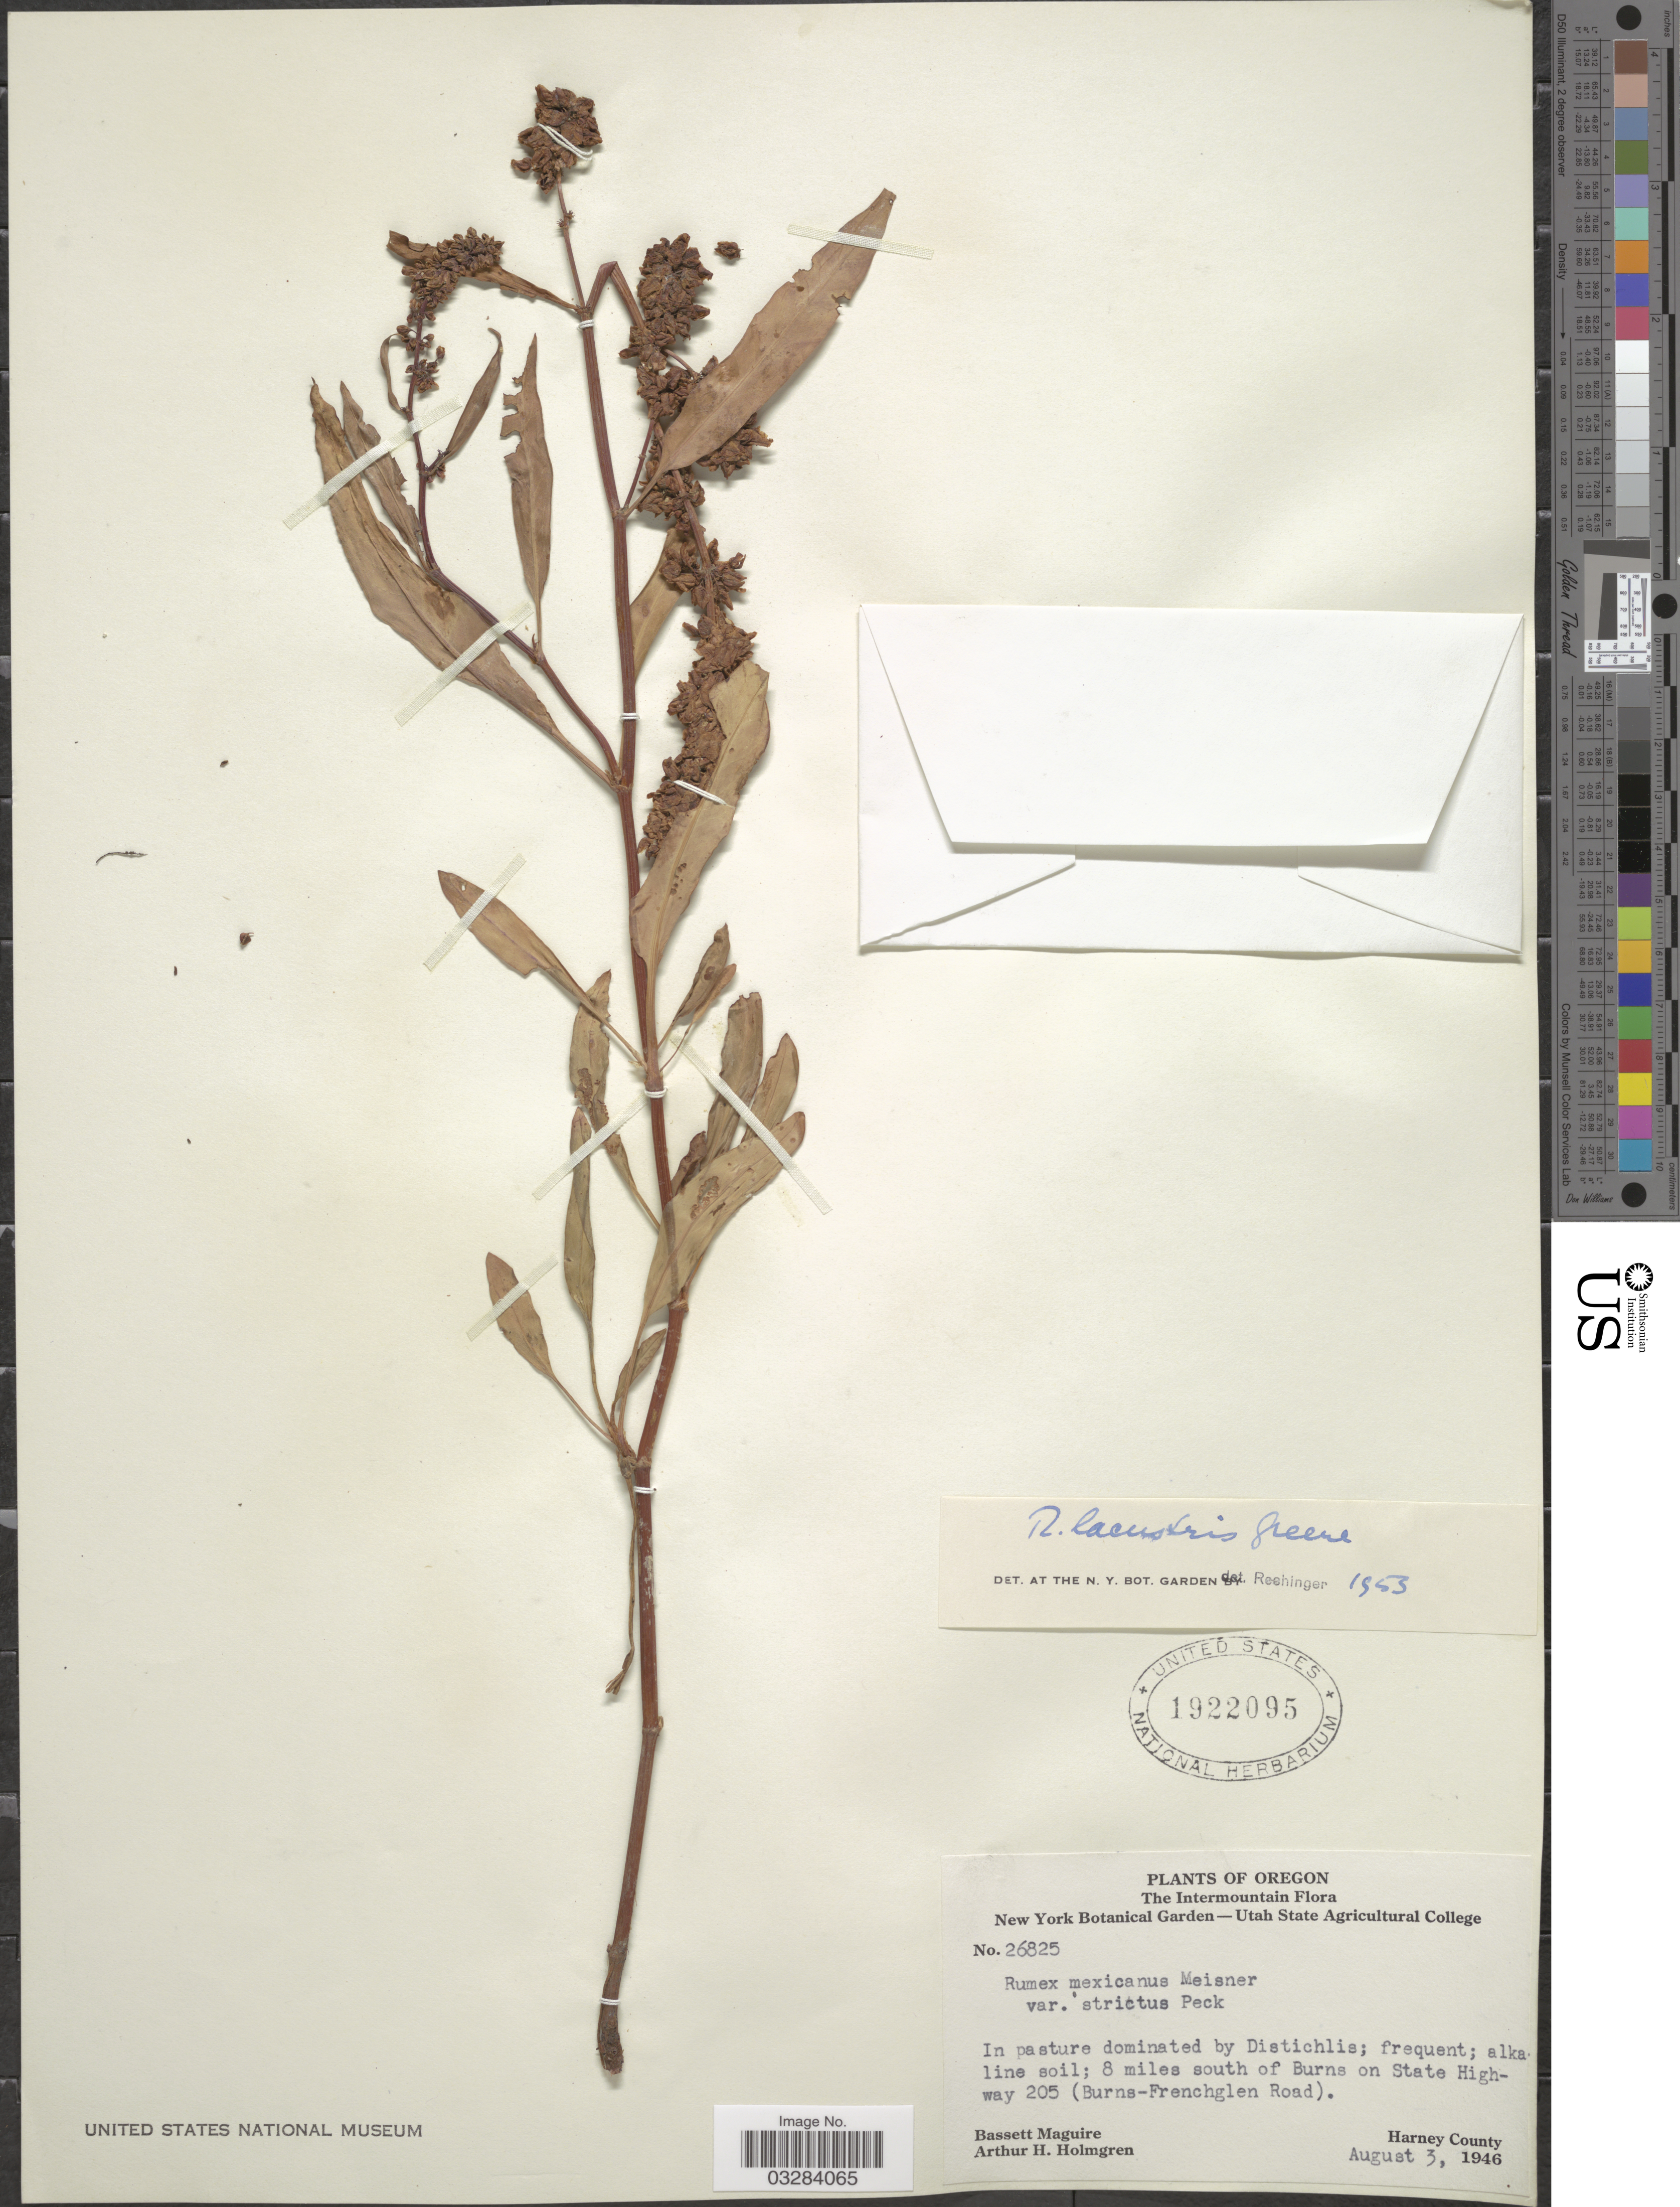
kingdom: Plantae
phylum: Tracheophyta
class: Magnoliopsida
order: Caryophyllales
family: Polygonaceae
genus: Rumex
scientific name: Rumex lacustris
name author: Greene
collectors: B. Maguire & A. H. Holmgren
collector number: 26825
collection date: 1946-08-03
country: United States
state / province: Oregon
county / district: Harney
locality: The Intermountain. 8 miles south of Burns on State Highway 205 (Burns-Frenchglen Road). Harney County.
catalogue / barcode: US 1922095